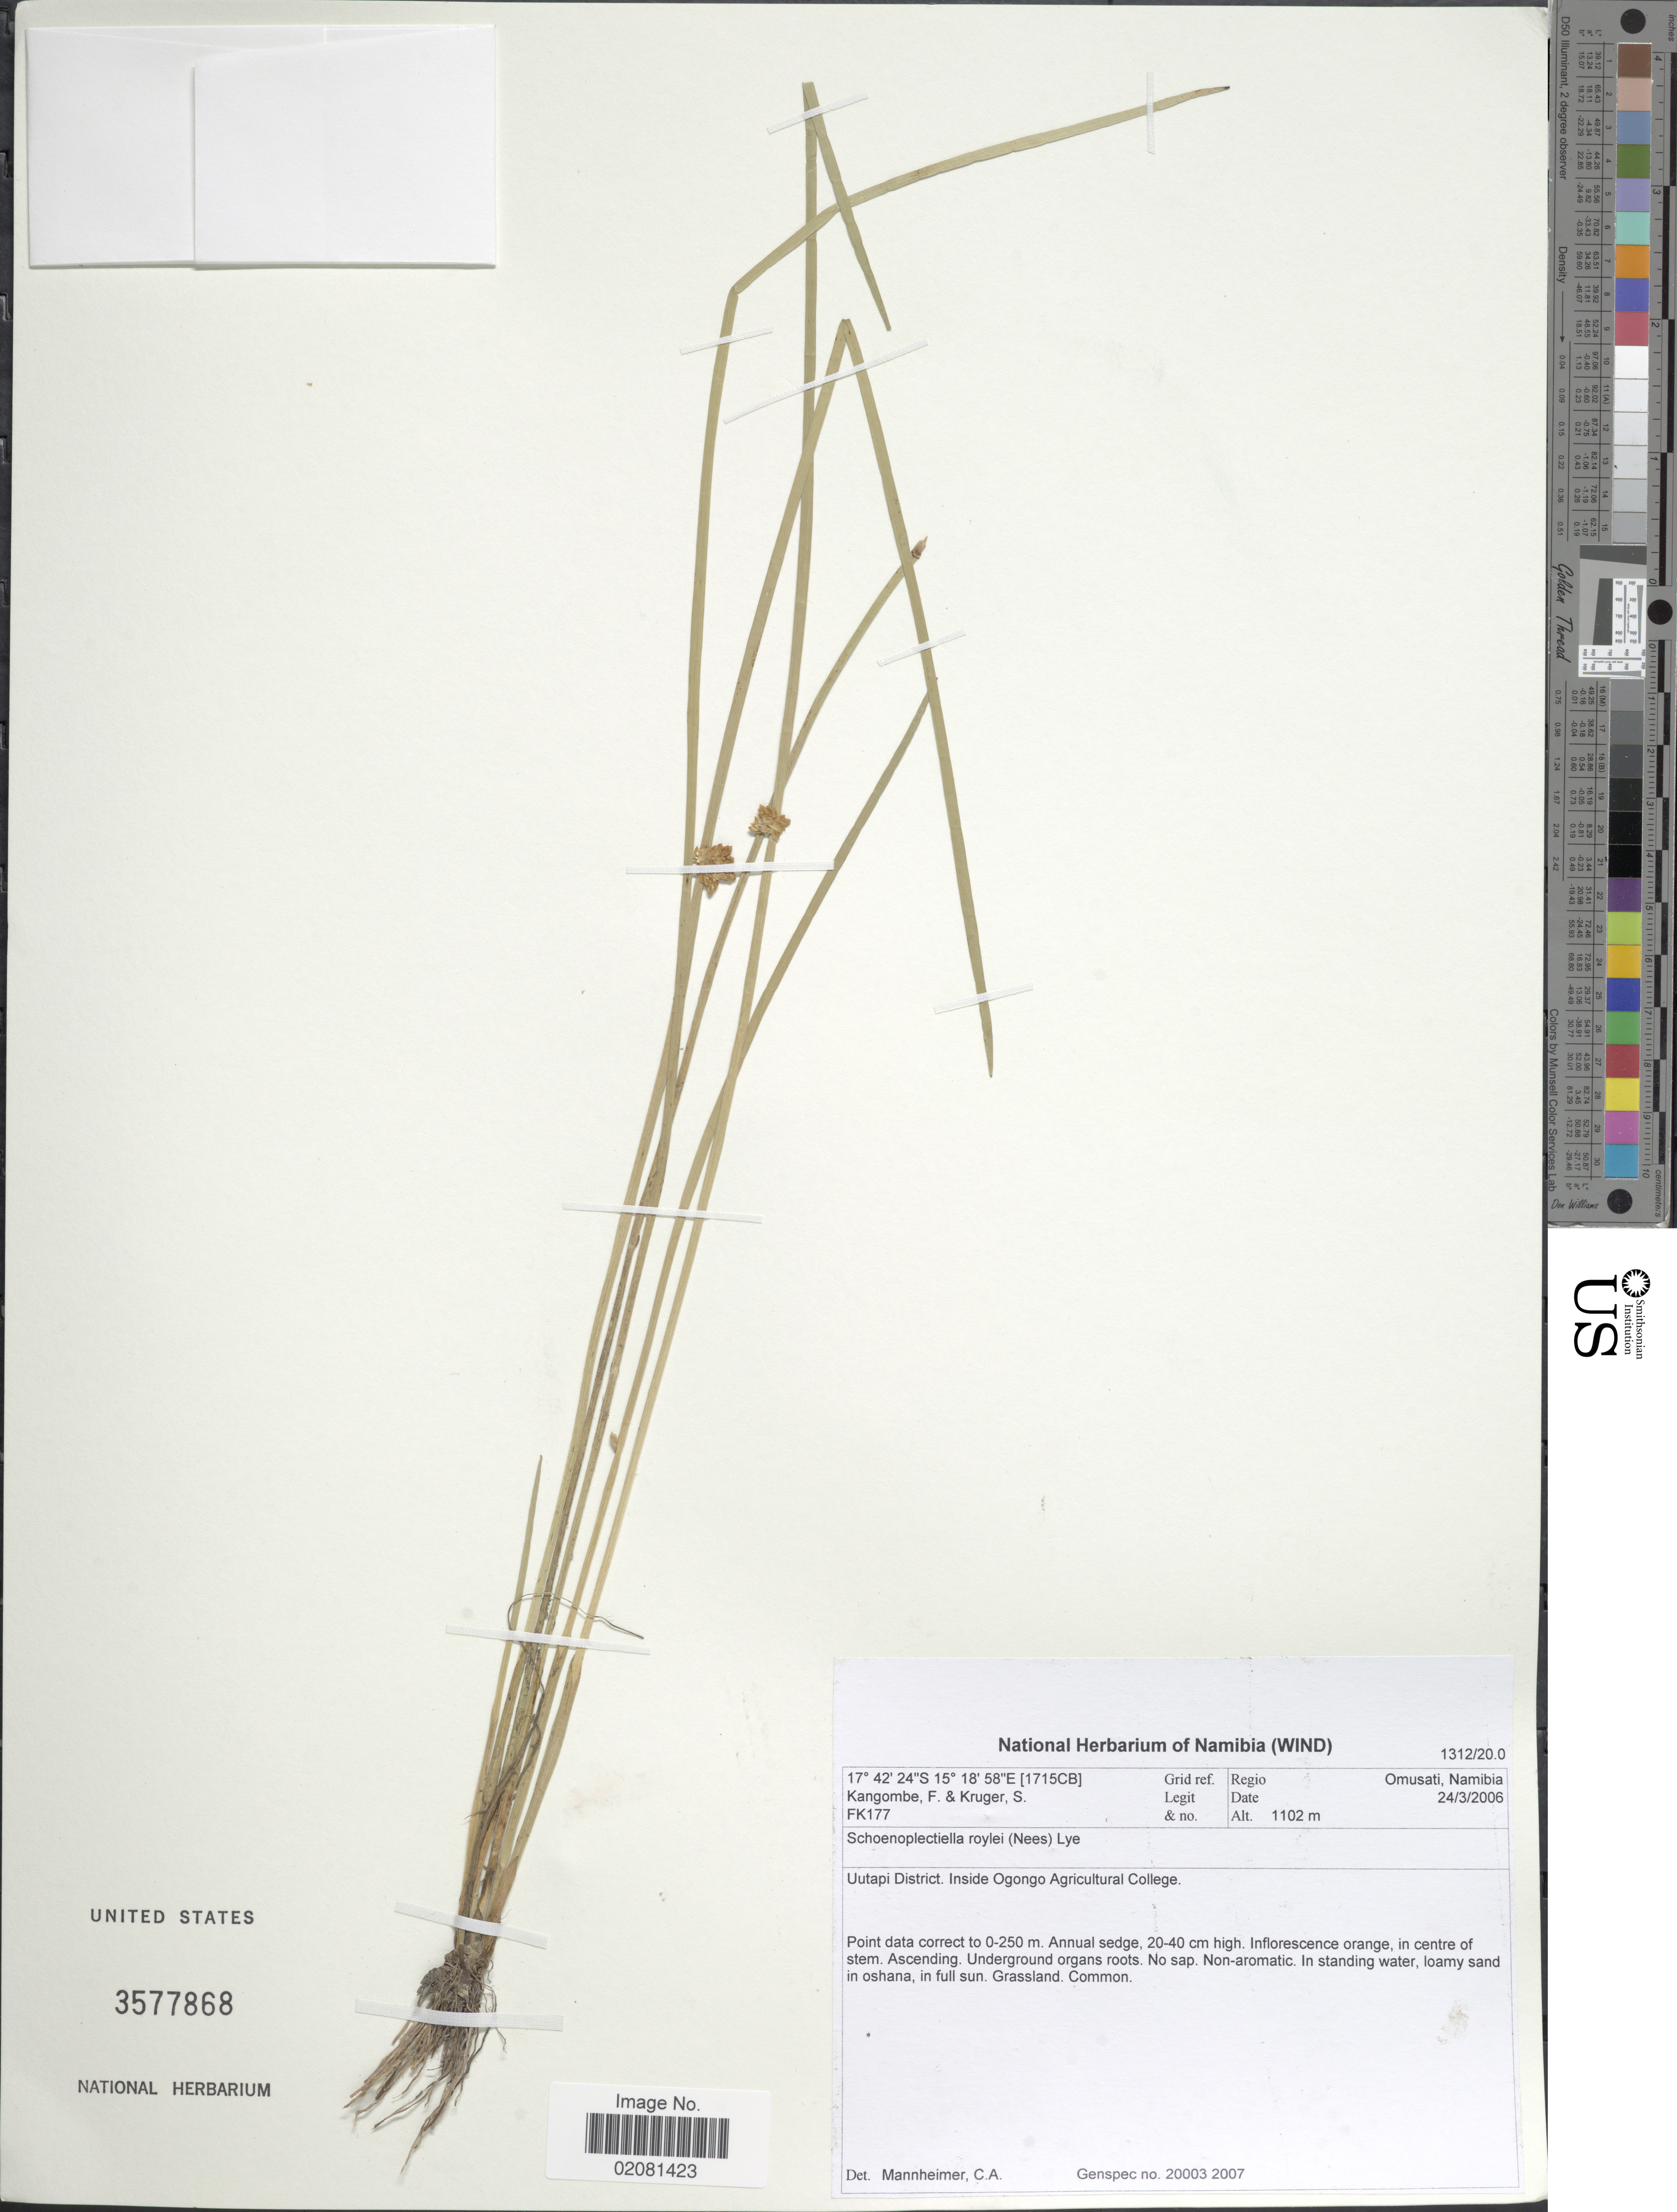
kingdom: Plantae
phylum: Tracheophyta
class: Liliopsida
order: Poales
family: Cyperaceae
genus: Schoenoplectus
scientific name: Schoenoplectus roylei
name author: (Nees) Ovcz. & Czukav.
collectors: F. Kangombe & S. Kruger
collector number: FK177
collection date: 2006-03-24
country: Namibia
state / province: Omusati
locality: Uutapi District. Inside Ogongo Agricultural College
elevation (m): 1102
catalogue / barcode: US 3577868